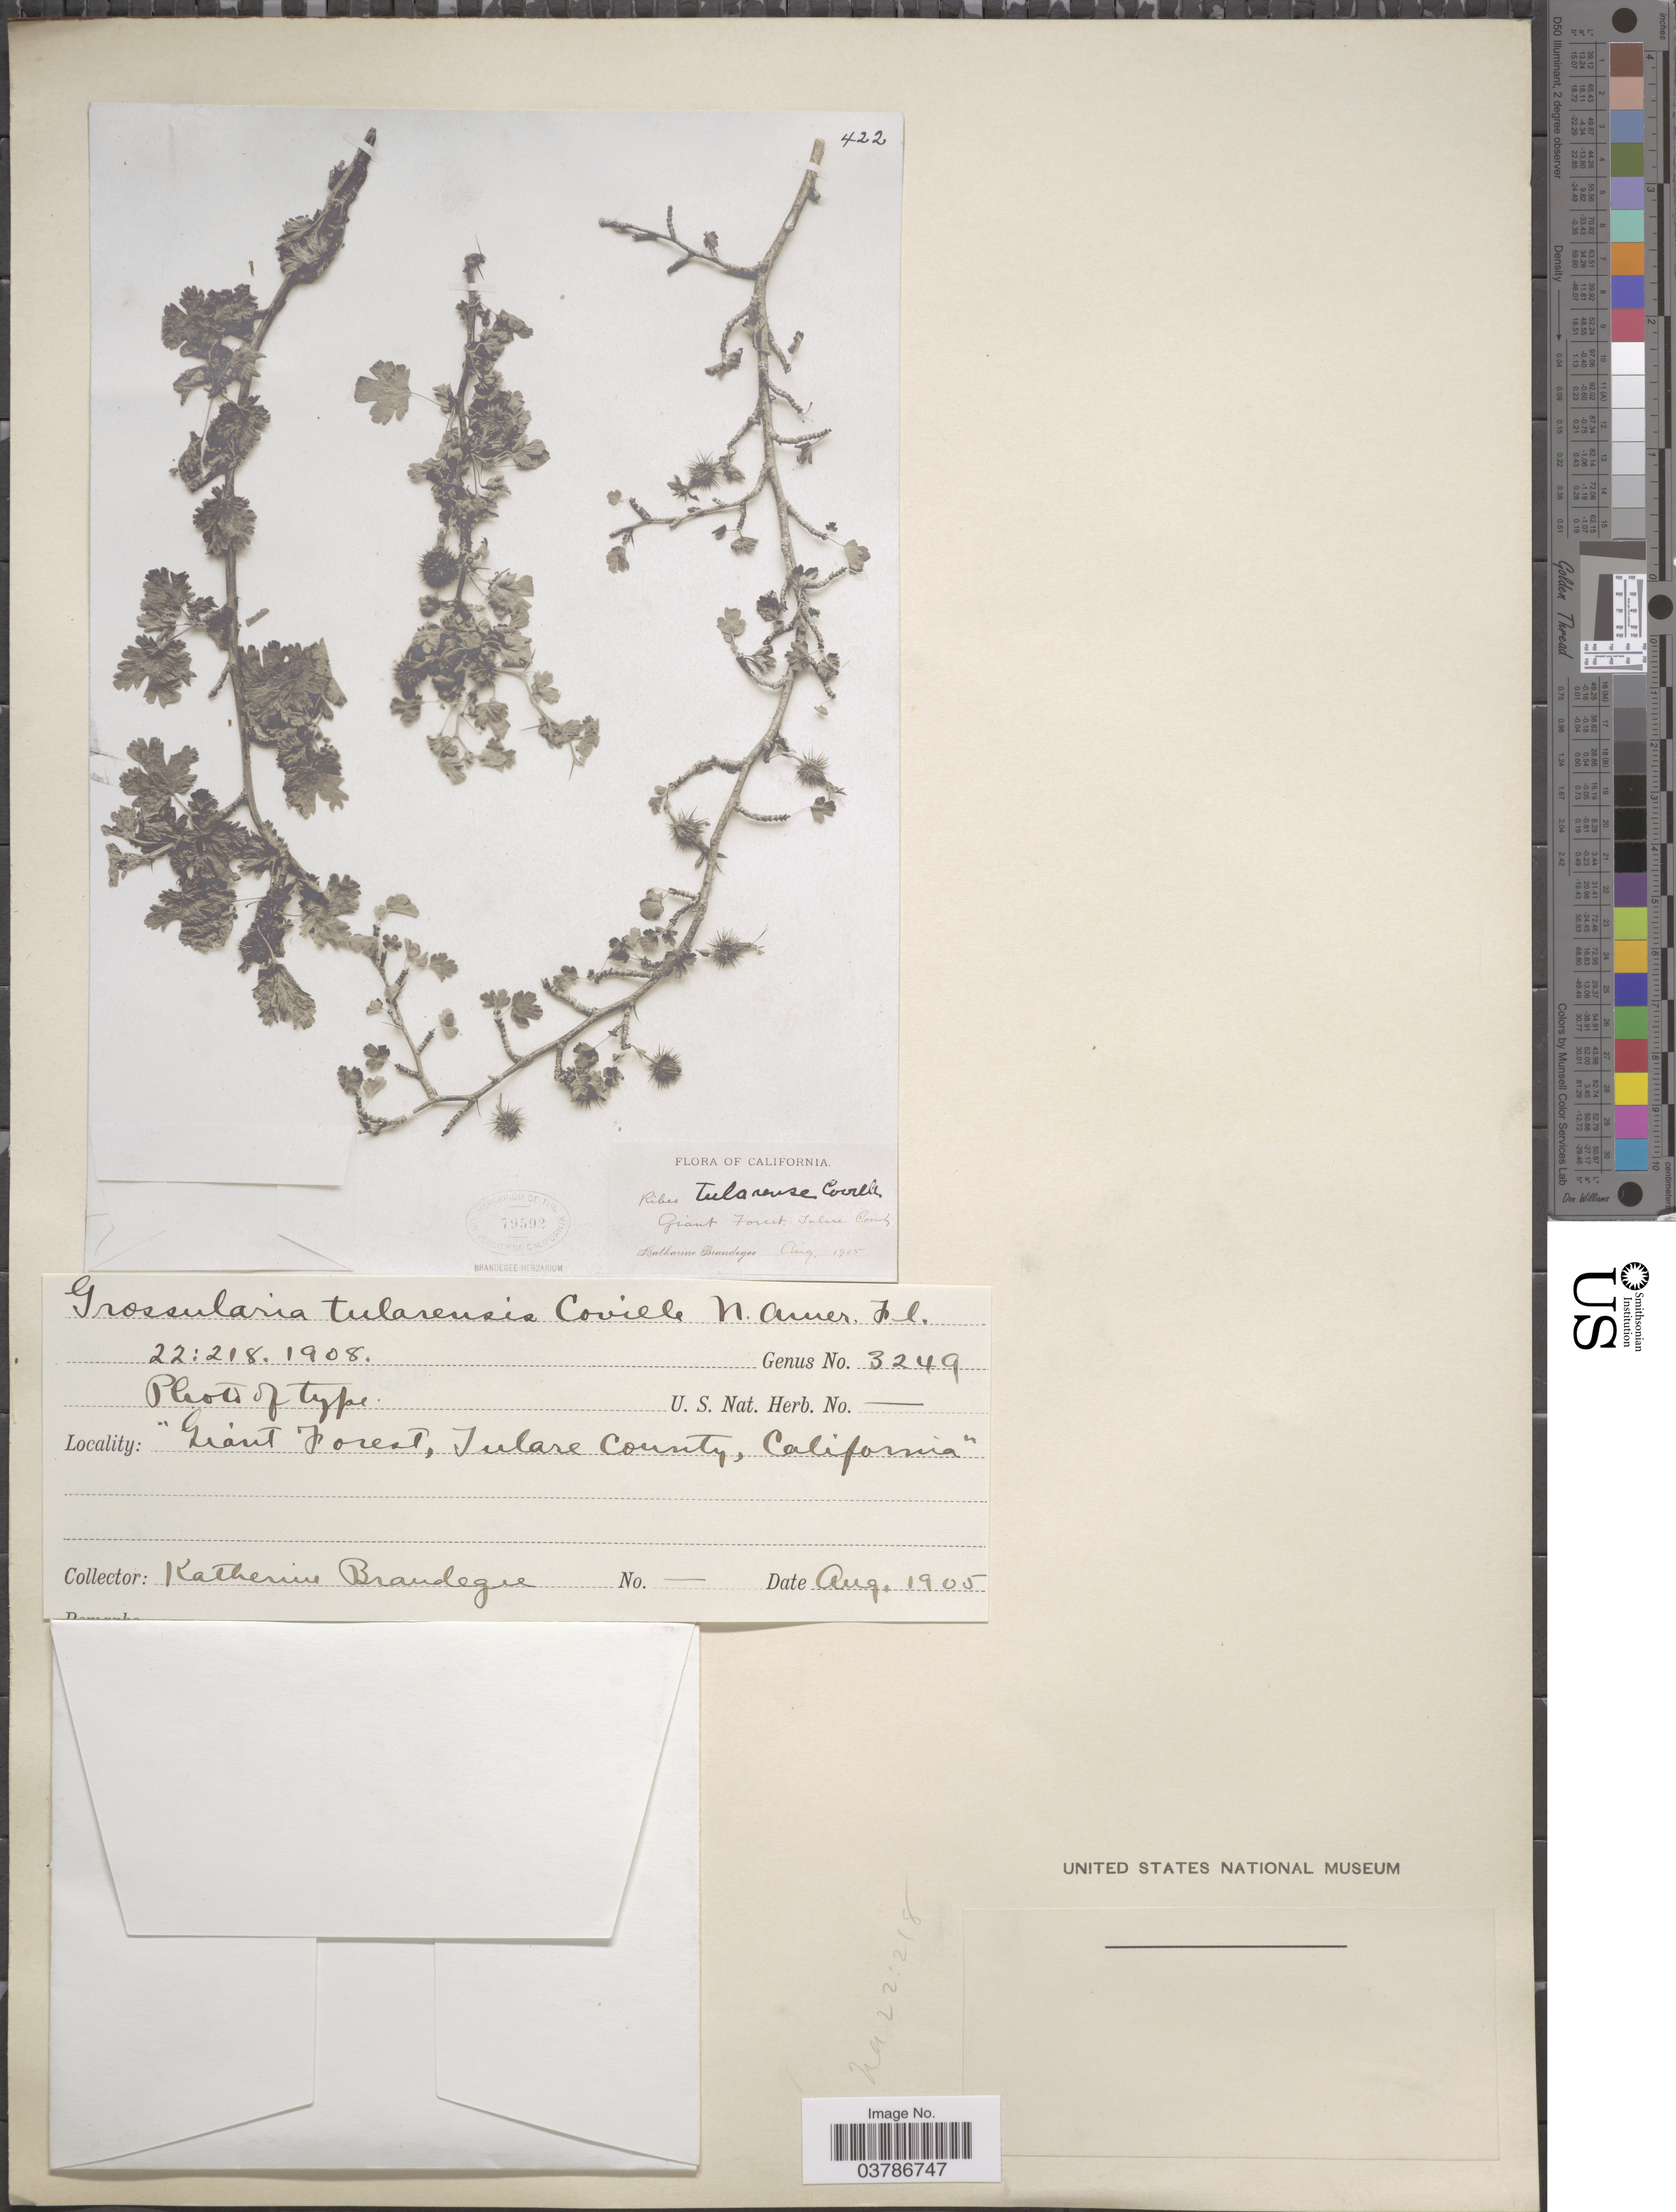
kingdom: Plantae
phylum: Tracheophyta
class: Magnoliopsida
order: Saxifragales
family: Grossulariaceae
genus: Ribes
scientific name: Ribes tularense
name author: (Coville) Standl.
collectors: K. Brandegee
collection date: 1905-08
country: United States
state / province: California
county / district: Tulare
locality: Giant Forest, Tulare County.